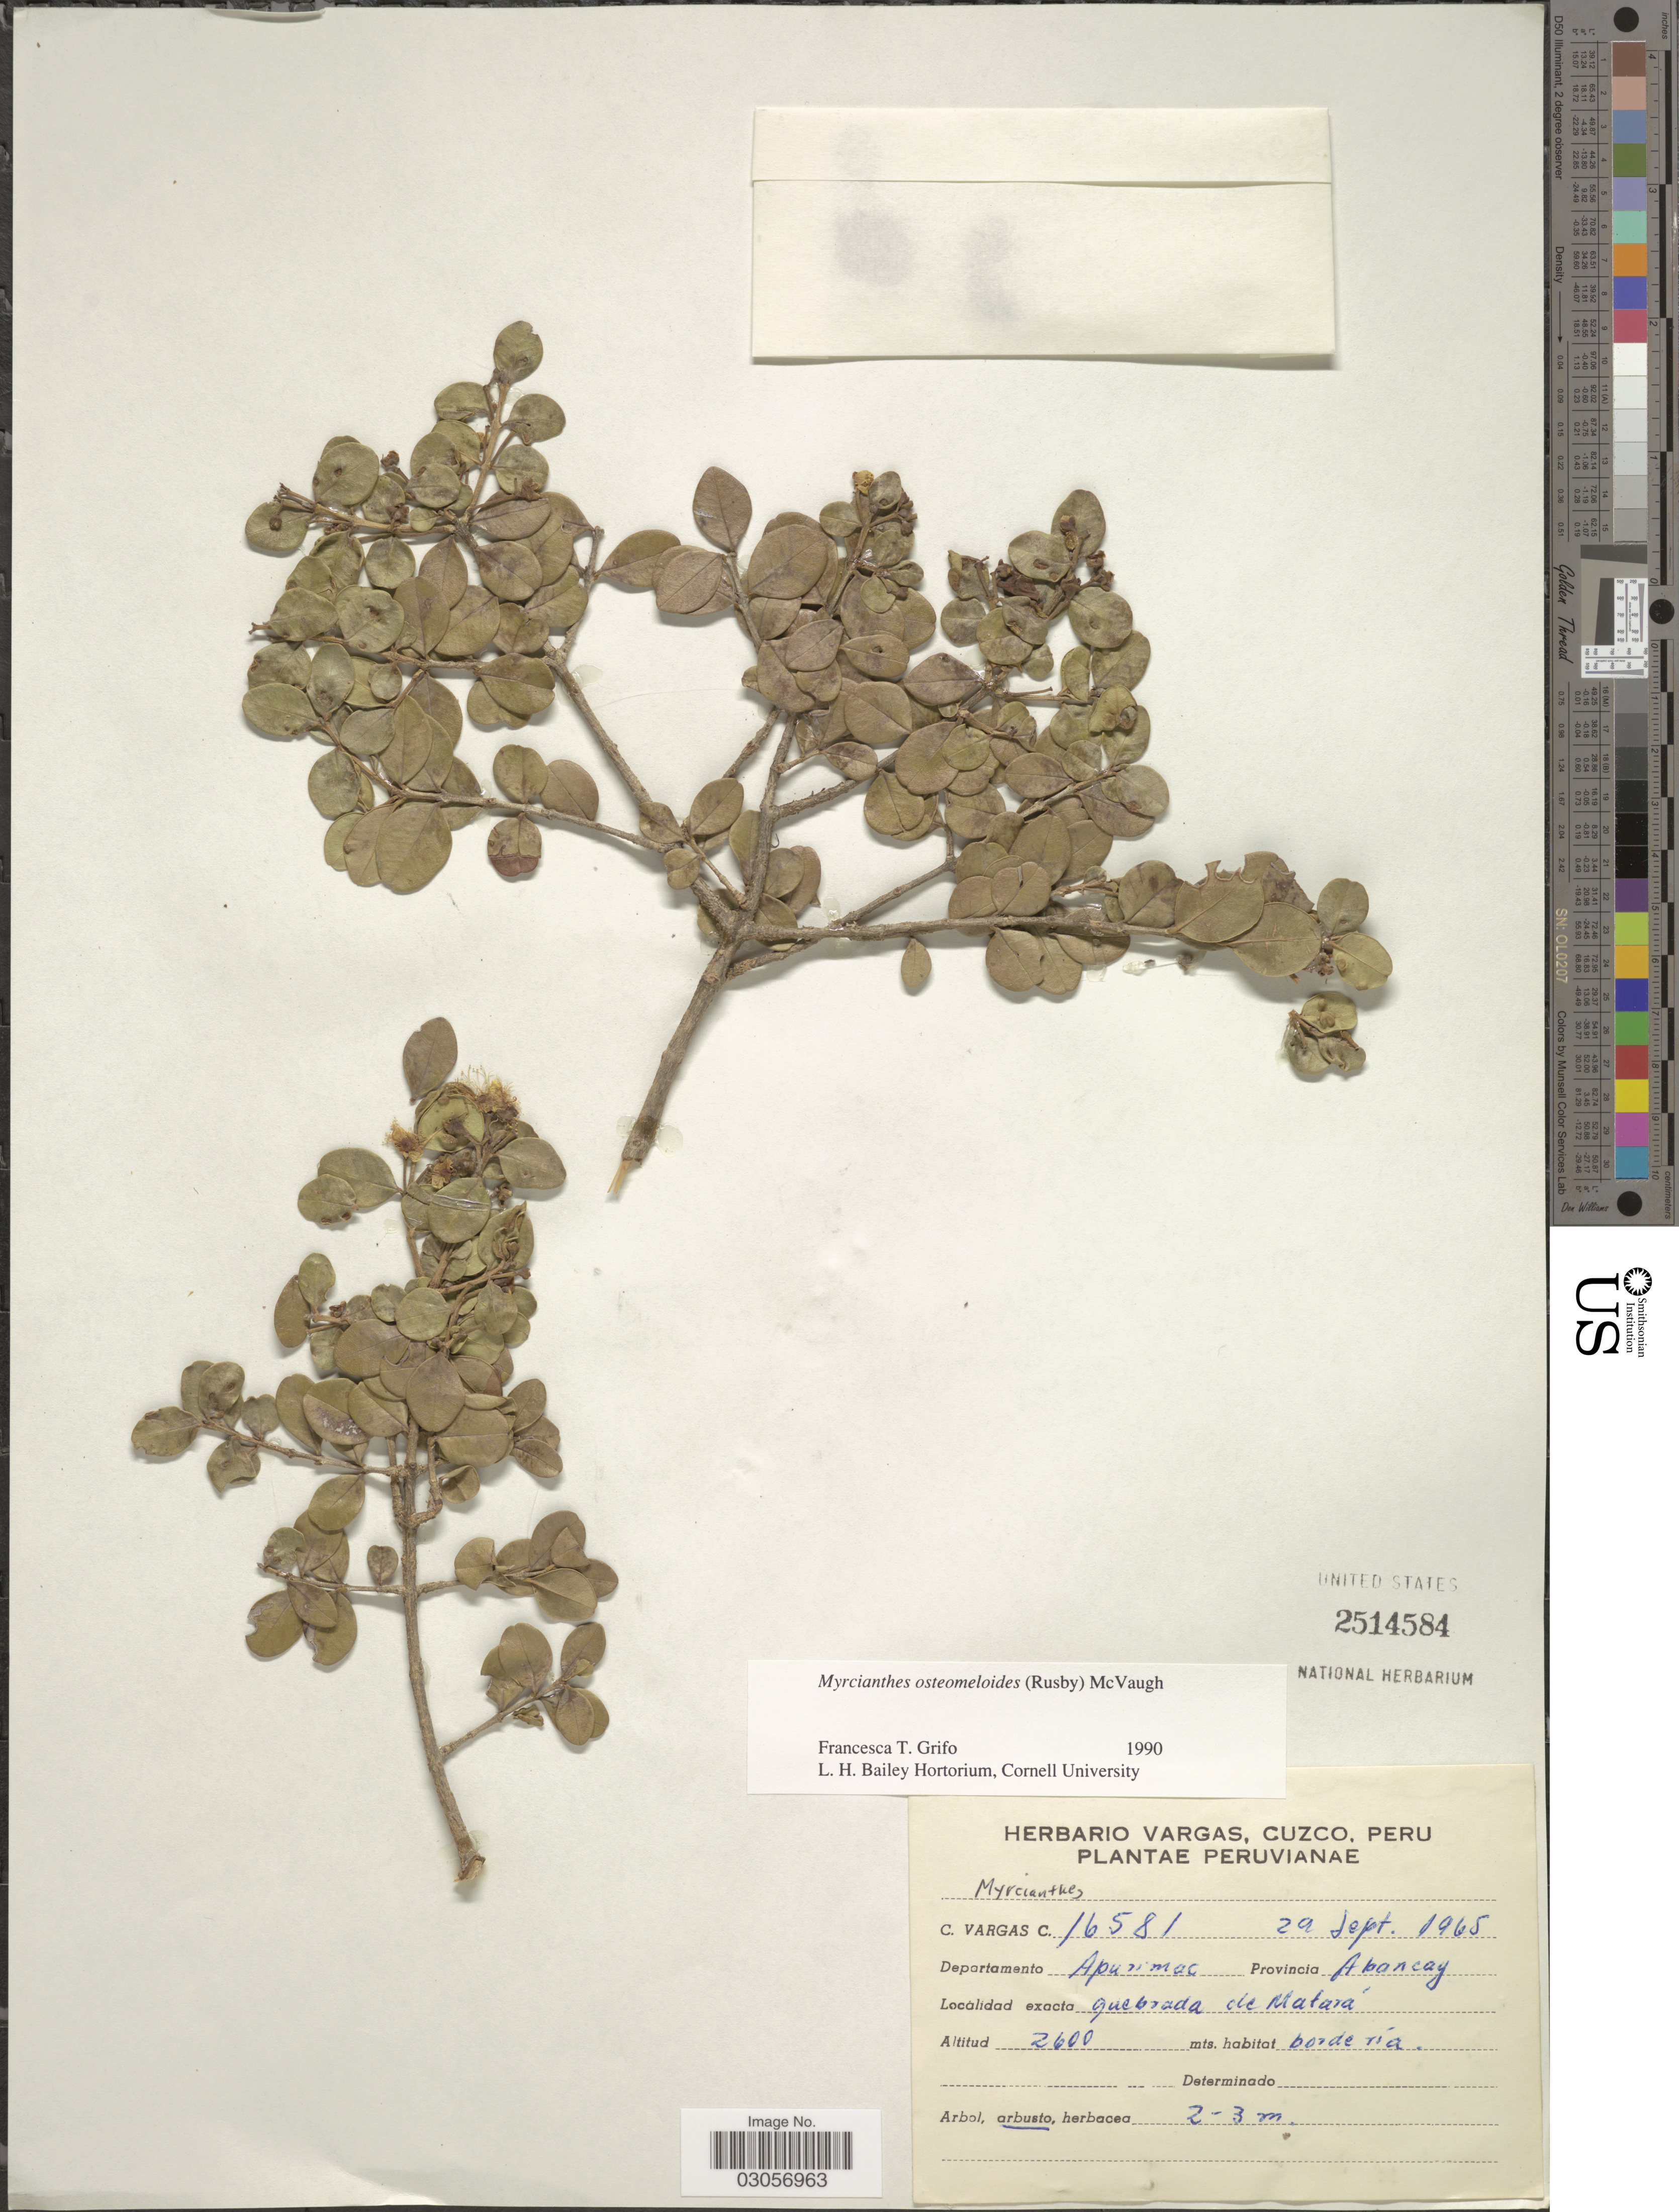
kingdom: Plantae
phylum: Tracheophyta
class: Magnoliopsida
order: Myrtales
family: Myrtaceae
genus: Myrcianthes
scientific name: Myrcianthes osteomeloides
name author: (Rusby) McVaugh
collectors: C. Vargas Calderón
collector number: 16581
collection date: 1965-09-29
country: Peru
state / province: Apurímac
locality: Departamento Apurimac, Provincia Abancay, quebrada de Matará.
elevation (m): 2600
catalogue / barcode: US 2514584